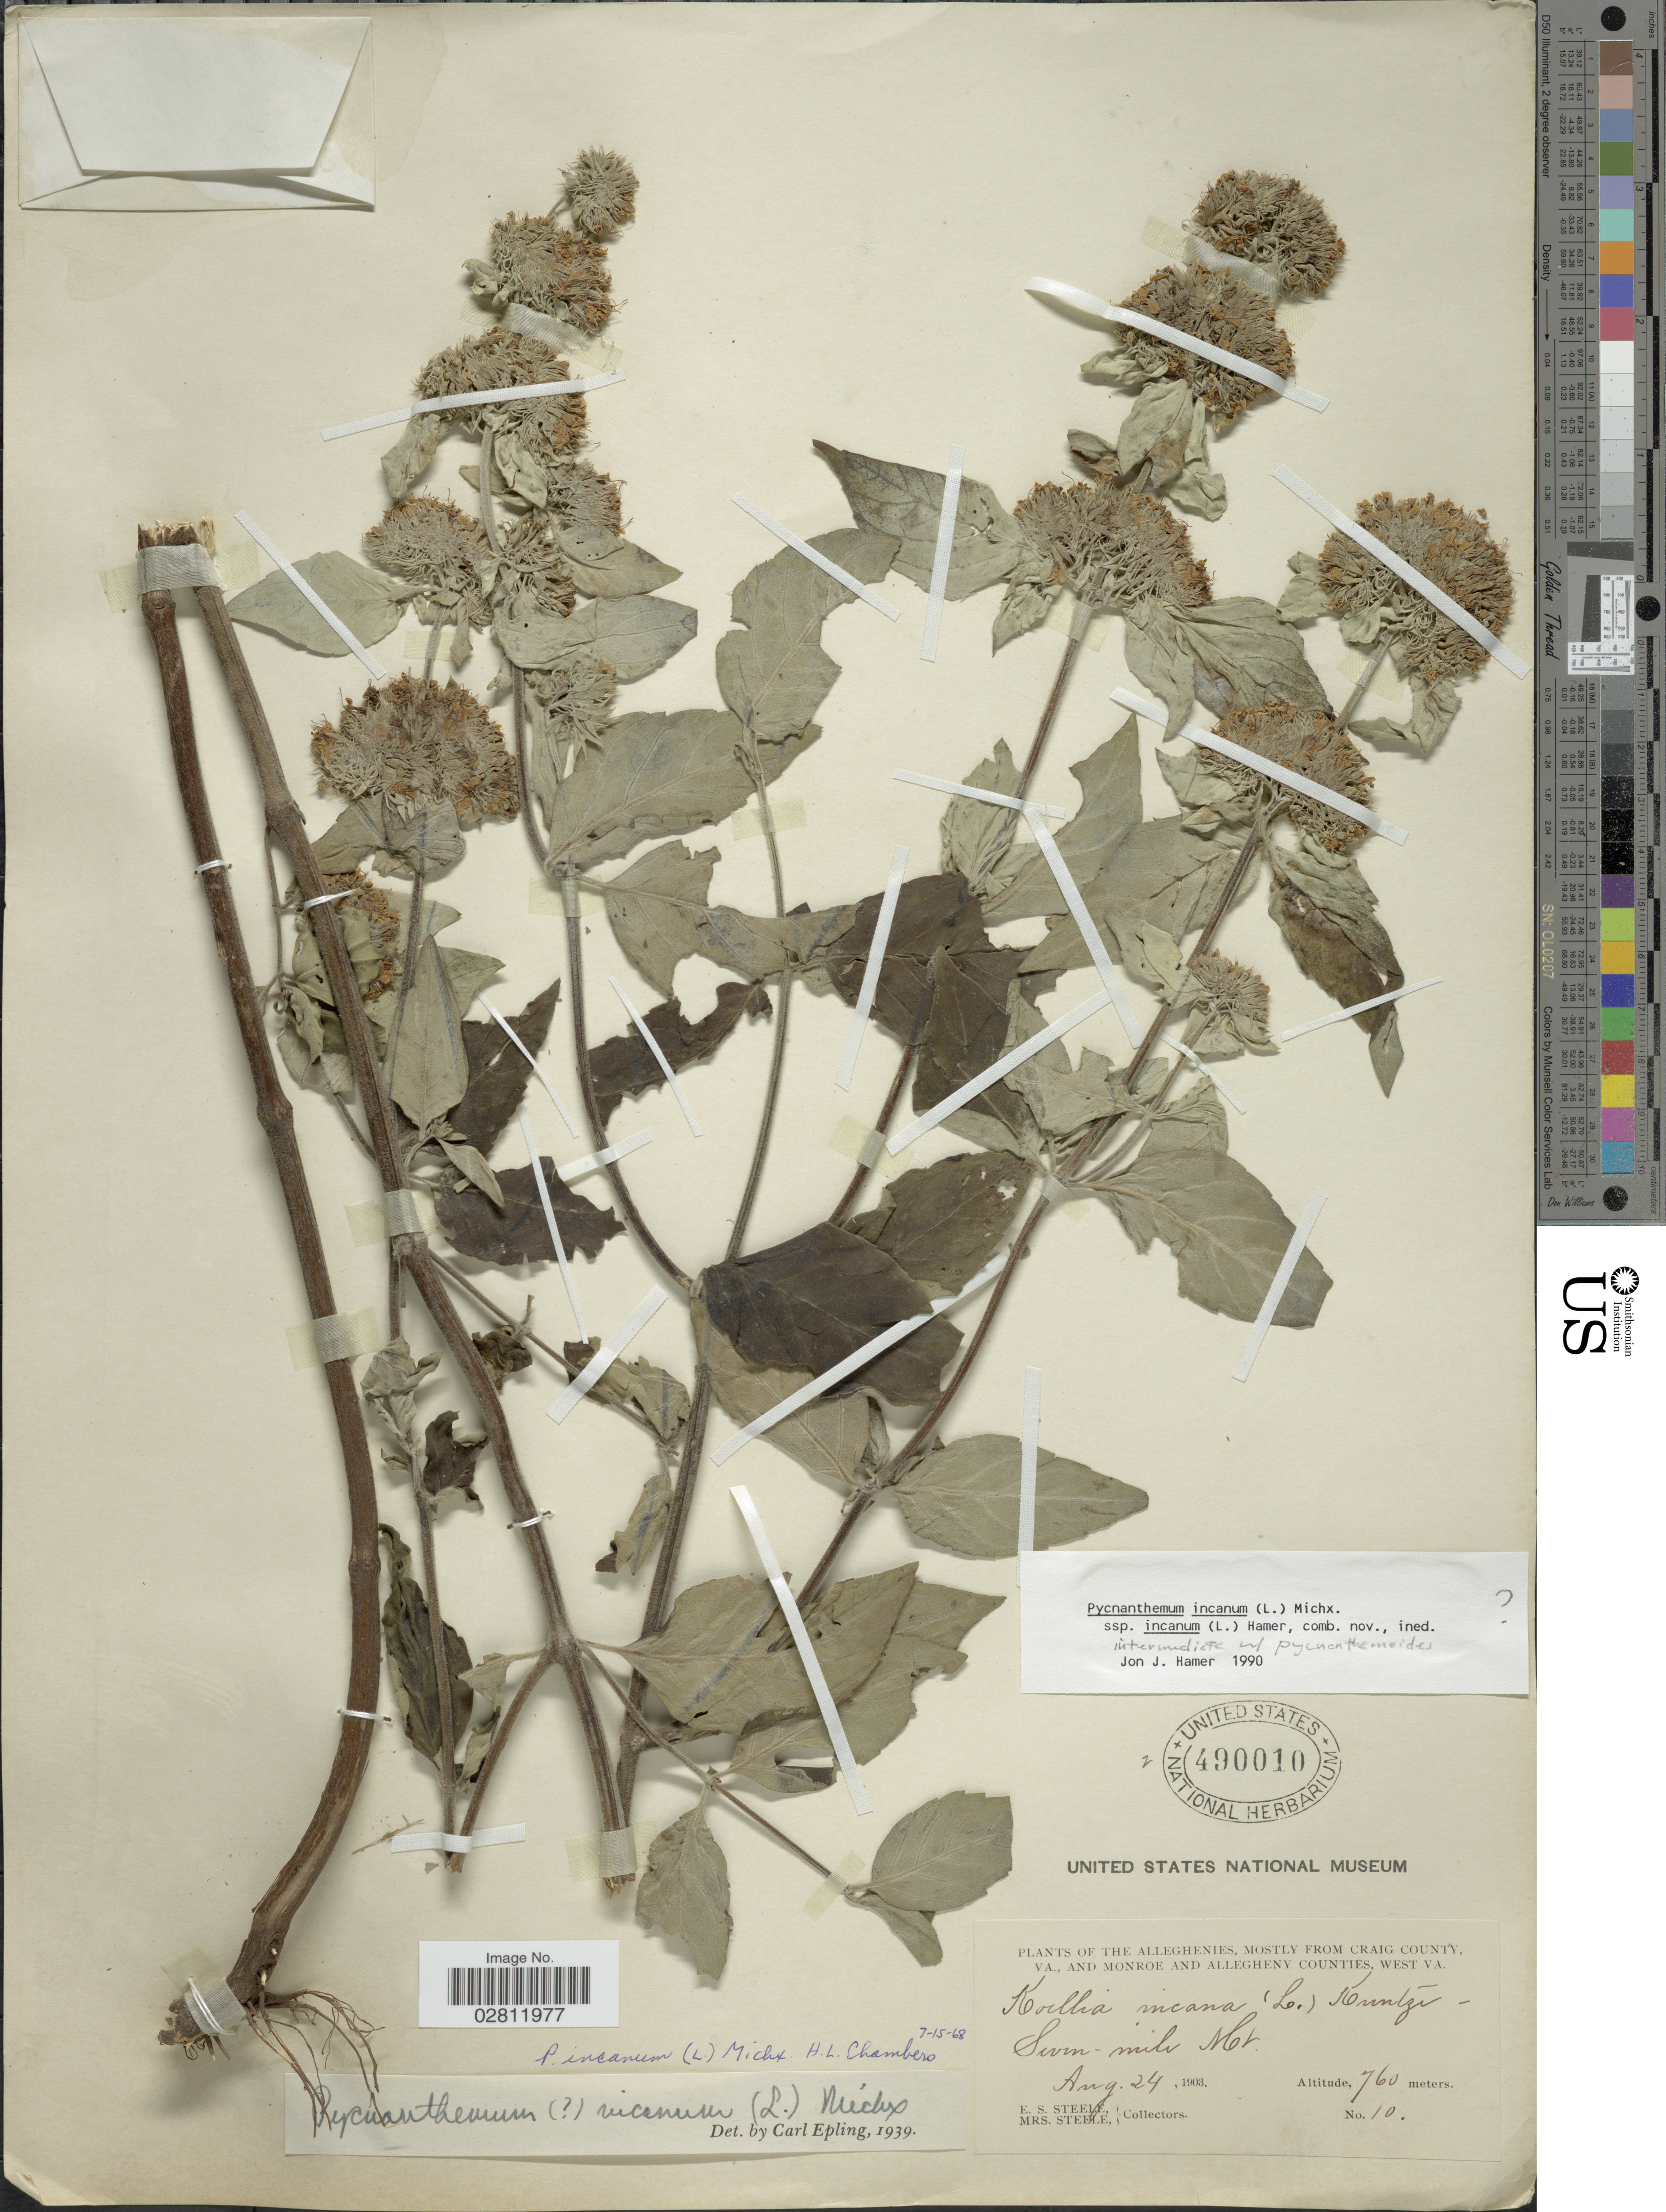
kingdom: Plantae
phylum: Tracheophyta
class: Magnoliopsida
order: Lamiales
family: Lamiaceae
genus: Pycnanthemum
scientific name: Pycnanthemum incanum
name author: (L.) Michx.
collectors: E. Steele & Mrs. E. S. Steele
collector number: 10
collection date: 1903-08-24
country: United States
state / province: Virginia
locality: The Alleghenies, mostly from Craig County, VA., and Monroe and Allegheny Counties, West VA. Seven-mile Mt.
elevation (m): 760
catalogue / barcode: US 490010